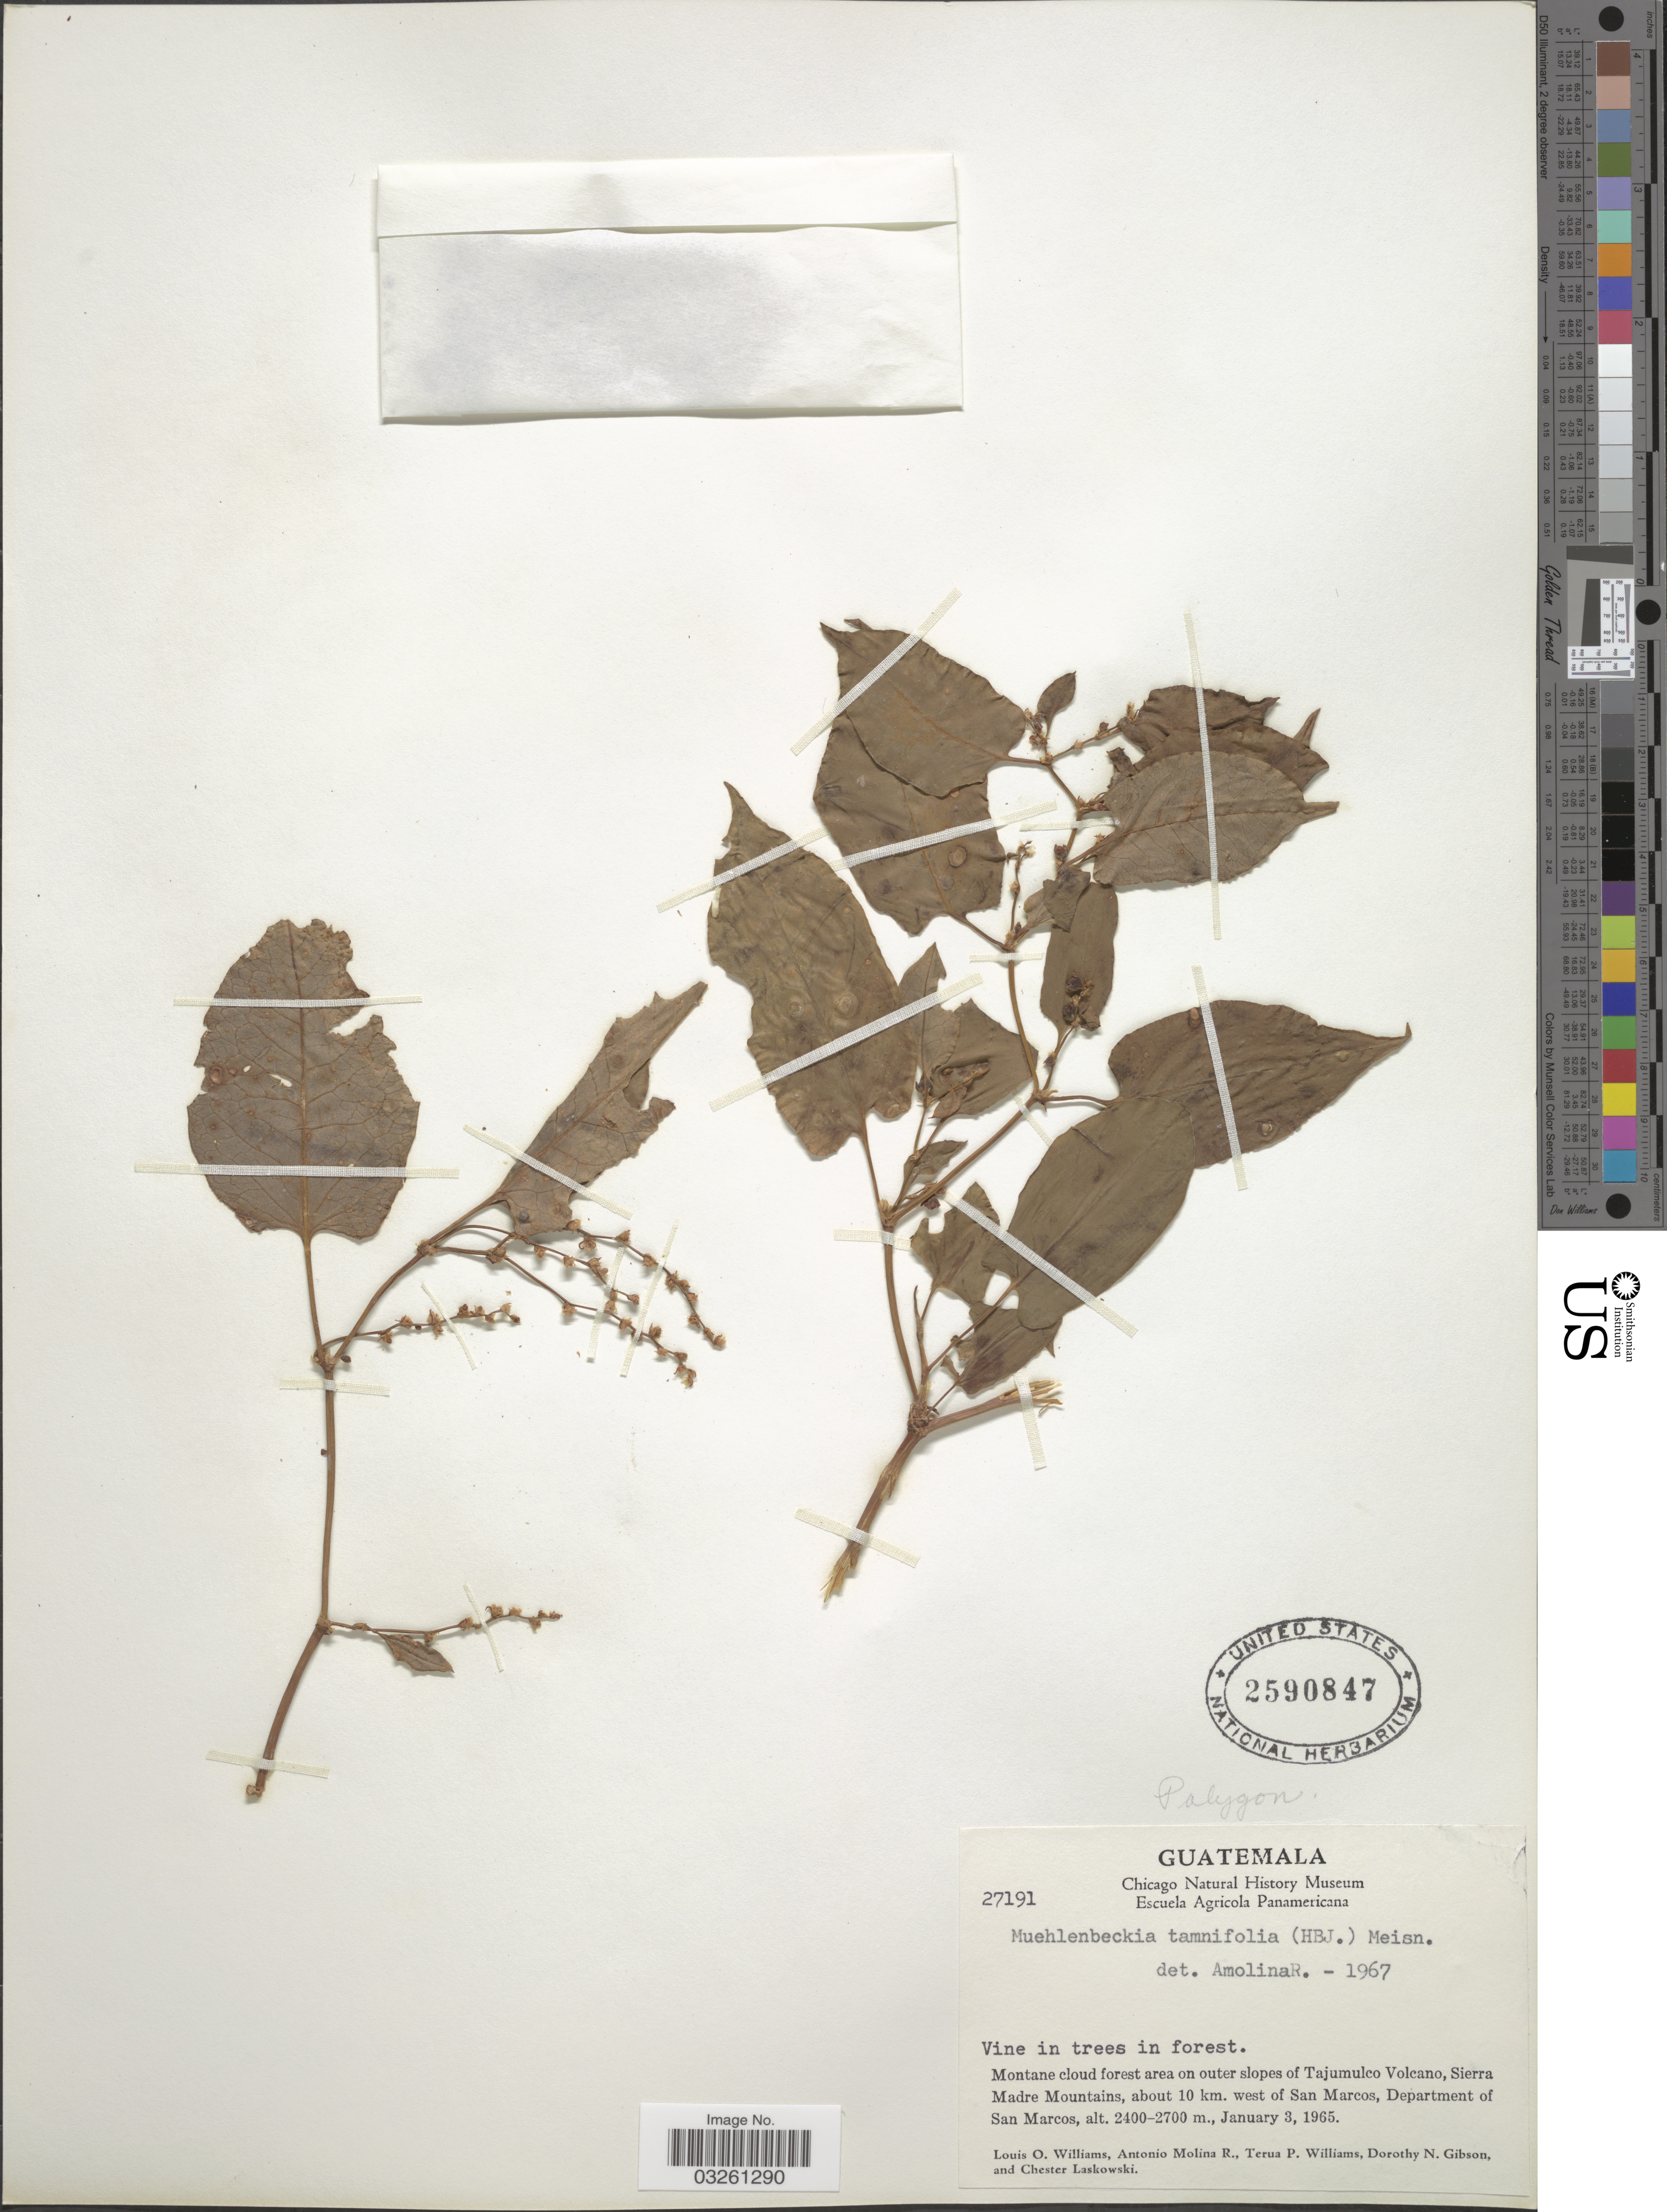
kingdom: Plantae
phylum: Tracheophyta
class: Magnoliopsida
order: Caryophyllales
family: Polygonaceae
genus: Muehlenbeckia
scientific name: Muehlenbeckia tamnifolia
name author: (Kunth) Meisn.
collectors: L. O. Williams, A. Molina R., T. Williams, D. N. Gibson & C. Laskowski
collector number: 27191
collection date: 1965-01-03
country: Guatemala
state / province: San Marcos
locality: Montane cloud forest area on outer slopes of Tajumulco Volcano, Sierra Madre Mountains, about 10 km. west of San Marcos, Department of San Marcos.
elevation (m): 2400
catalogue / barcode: US 2590847